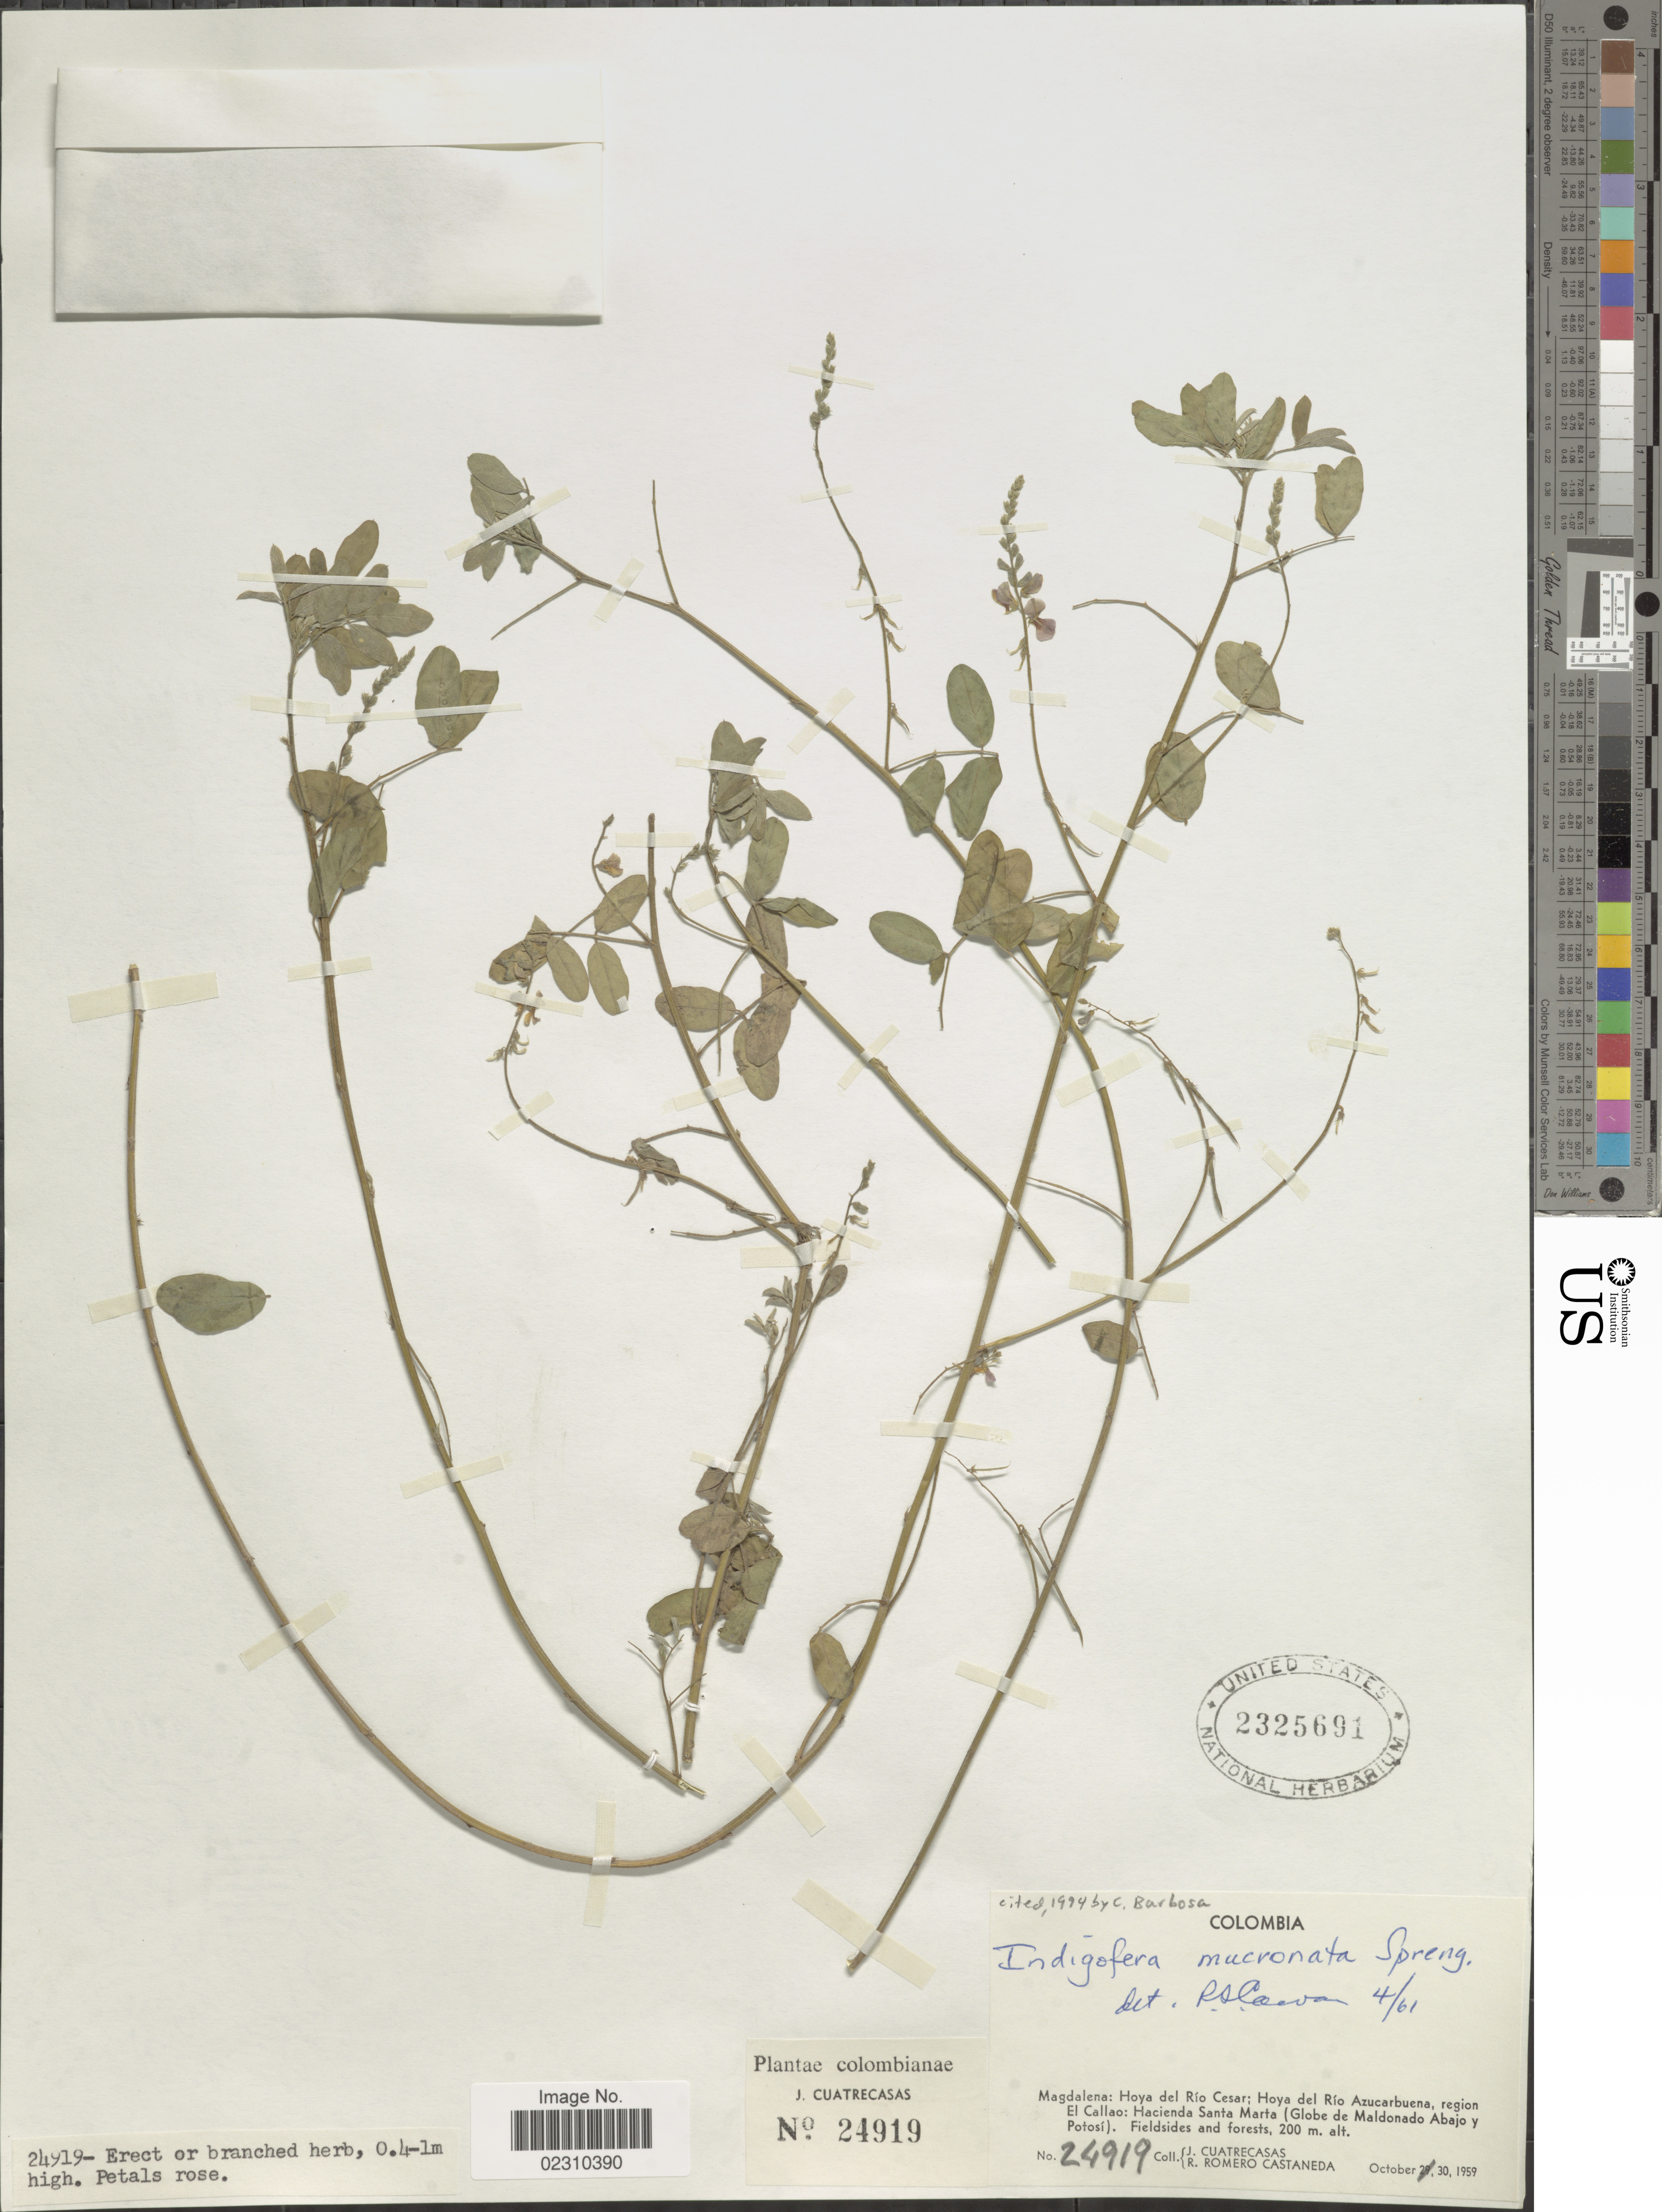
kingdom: Plantae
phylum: Tracheophyta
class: Magnoliopsida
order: Fabales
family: Fabaceae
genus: Indigofera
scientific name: Indigofera mucronata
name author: Lam.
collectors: J. Cuatrecasas & R. Romero Castañeda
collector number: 24919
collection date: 1959-10-30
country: Colombia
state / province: Magdalena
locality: Magdalena: Hoya del Rio Cesar: Hoya del Rio Azucarbuena, region El Callao: Hacienda Santa Marta (Globe de Maldonado Abajo y Potosi).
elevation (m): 200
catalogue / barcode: US 2325691